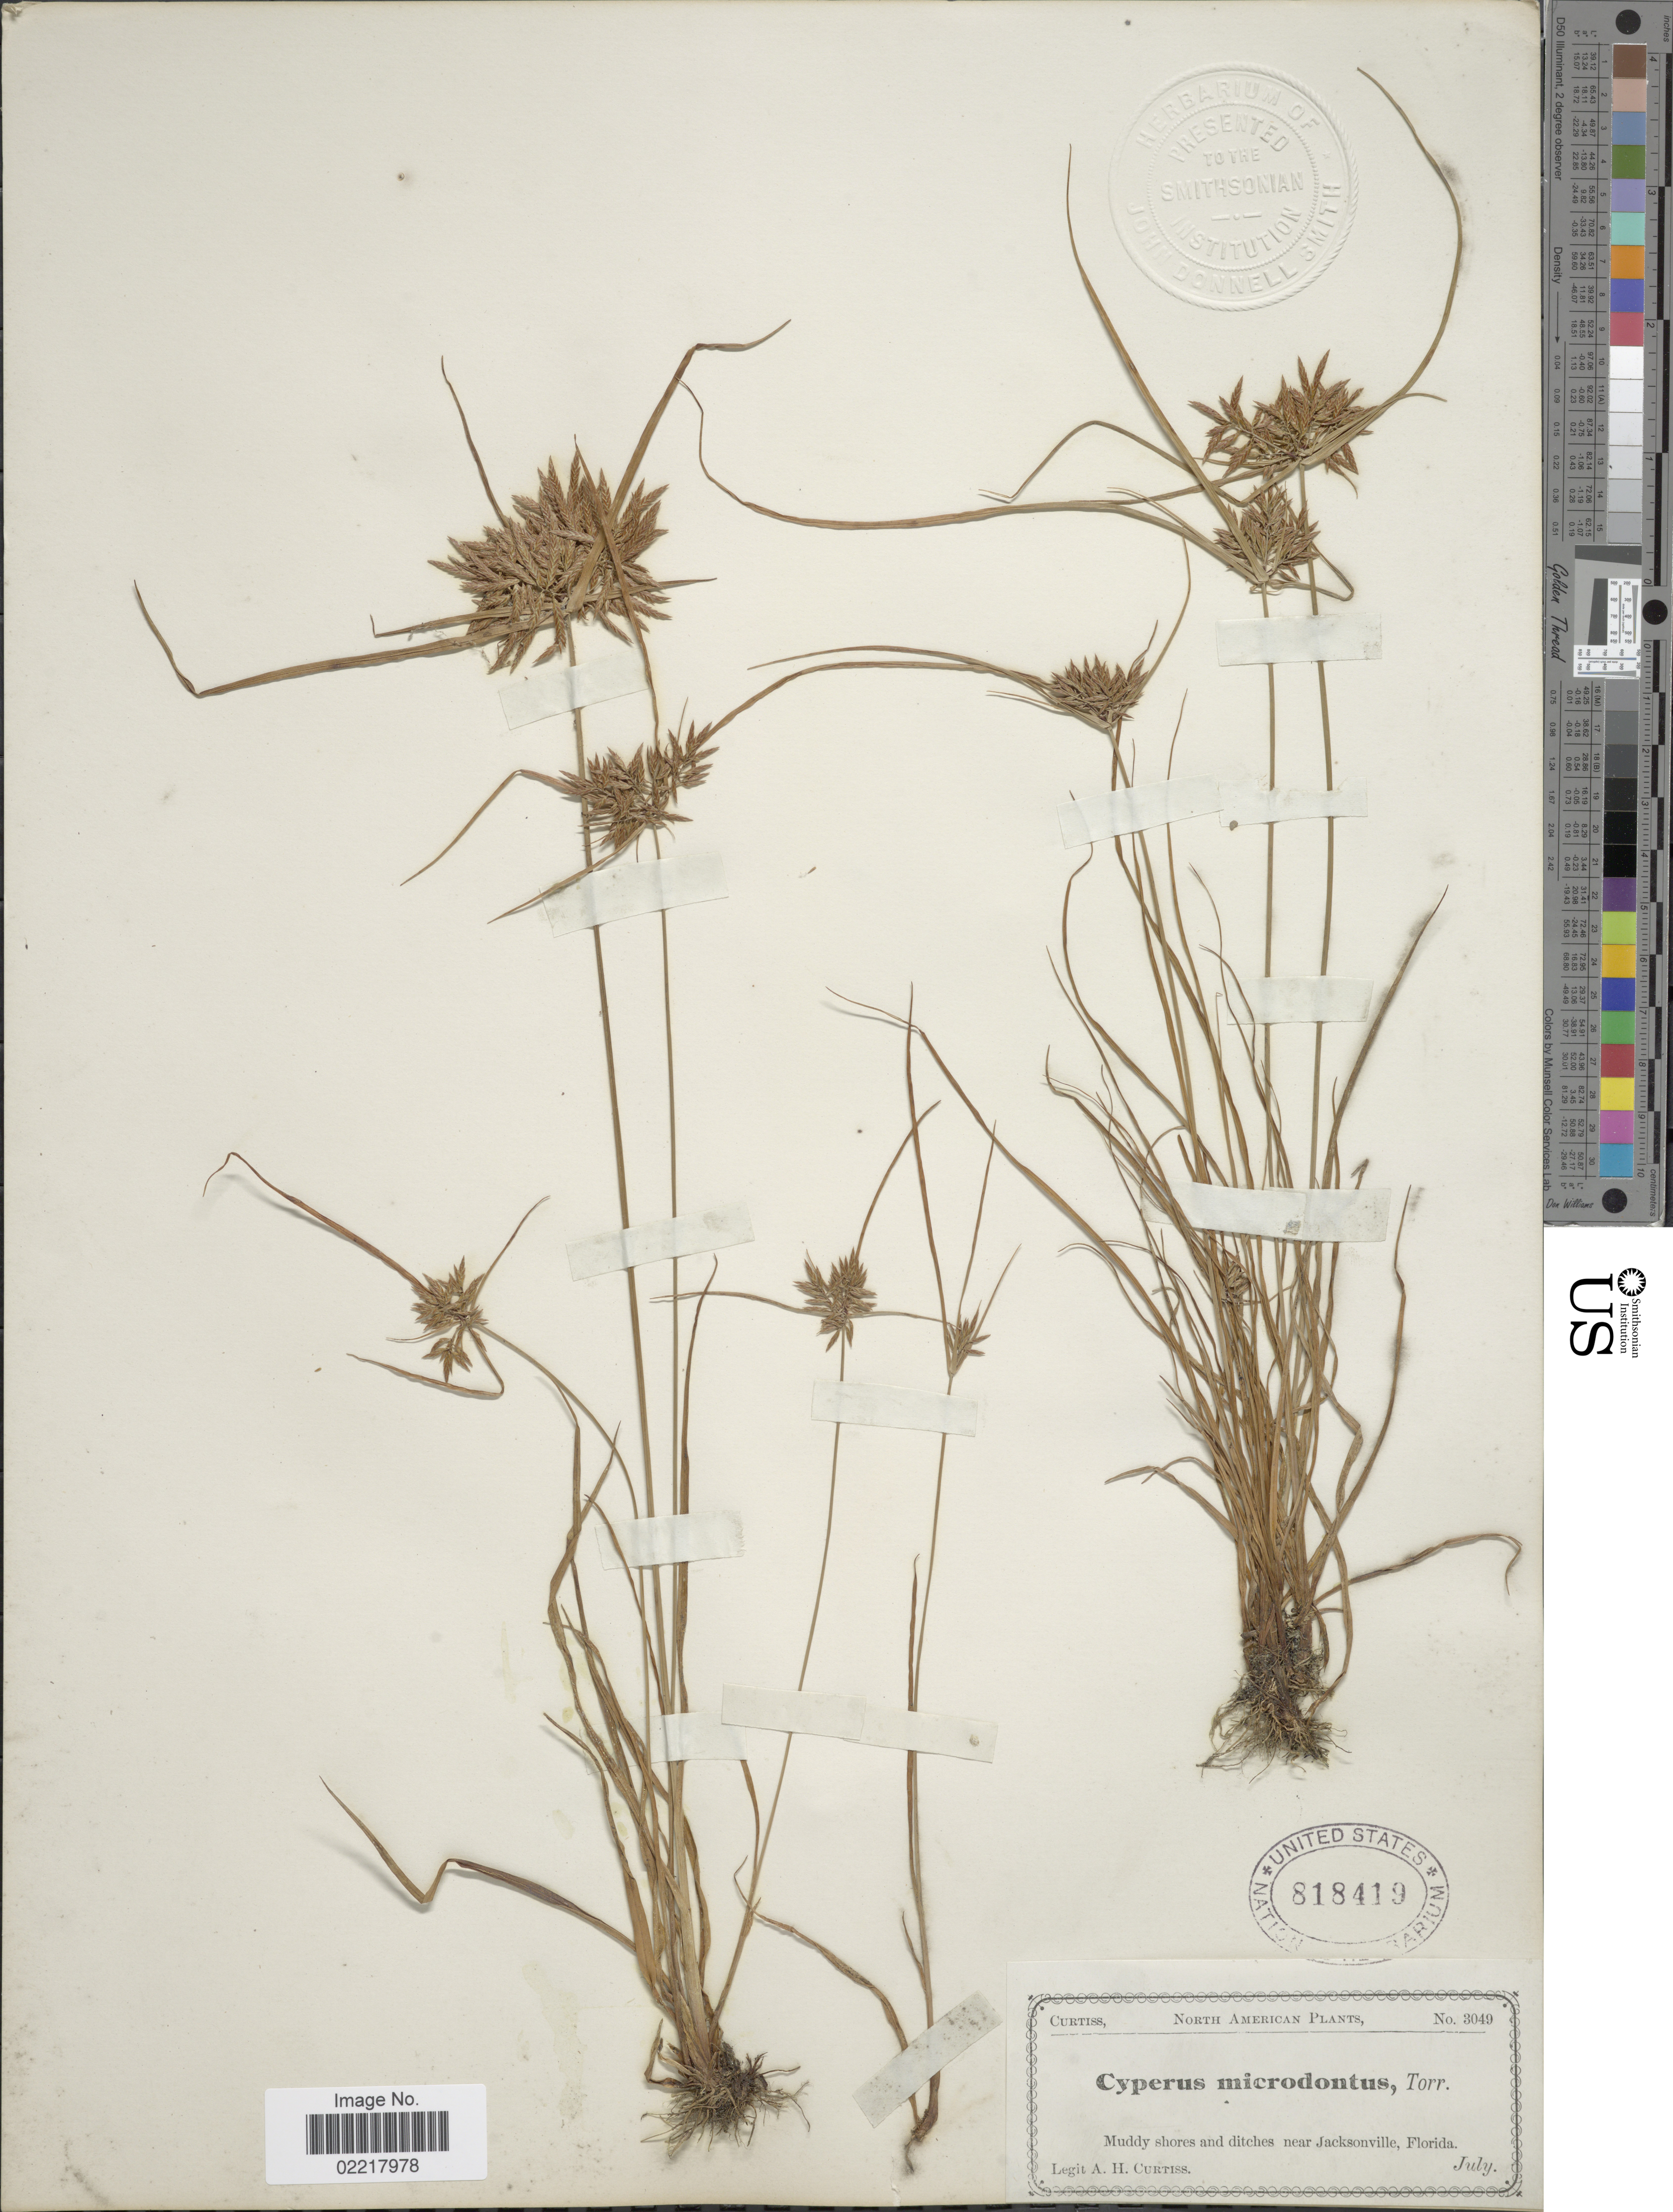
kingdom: Plantae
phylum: Tracheophyta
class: Liliopsida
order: Poales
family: Cyperaceae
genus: Cyperus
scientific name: Cyperus polystachyos var. texensis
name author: (Torr.) Fernald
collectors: A. H. Curtiss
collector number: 3049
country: United States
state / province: Florida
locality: Muddy shores and ditches near Jacksonville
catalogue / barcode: US 818419